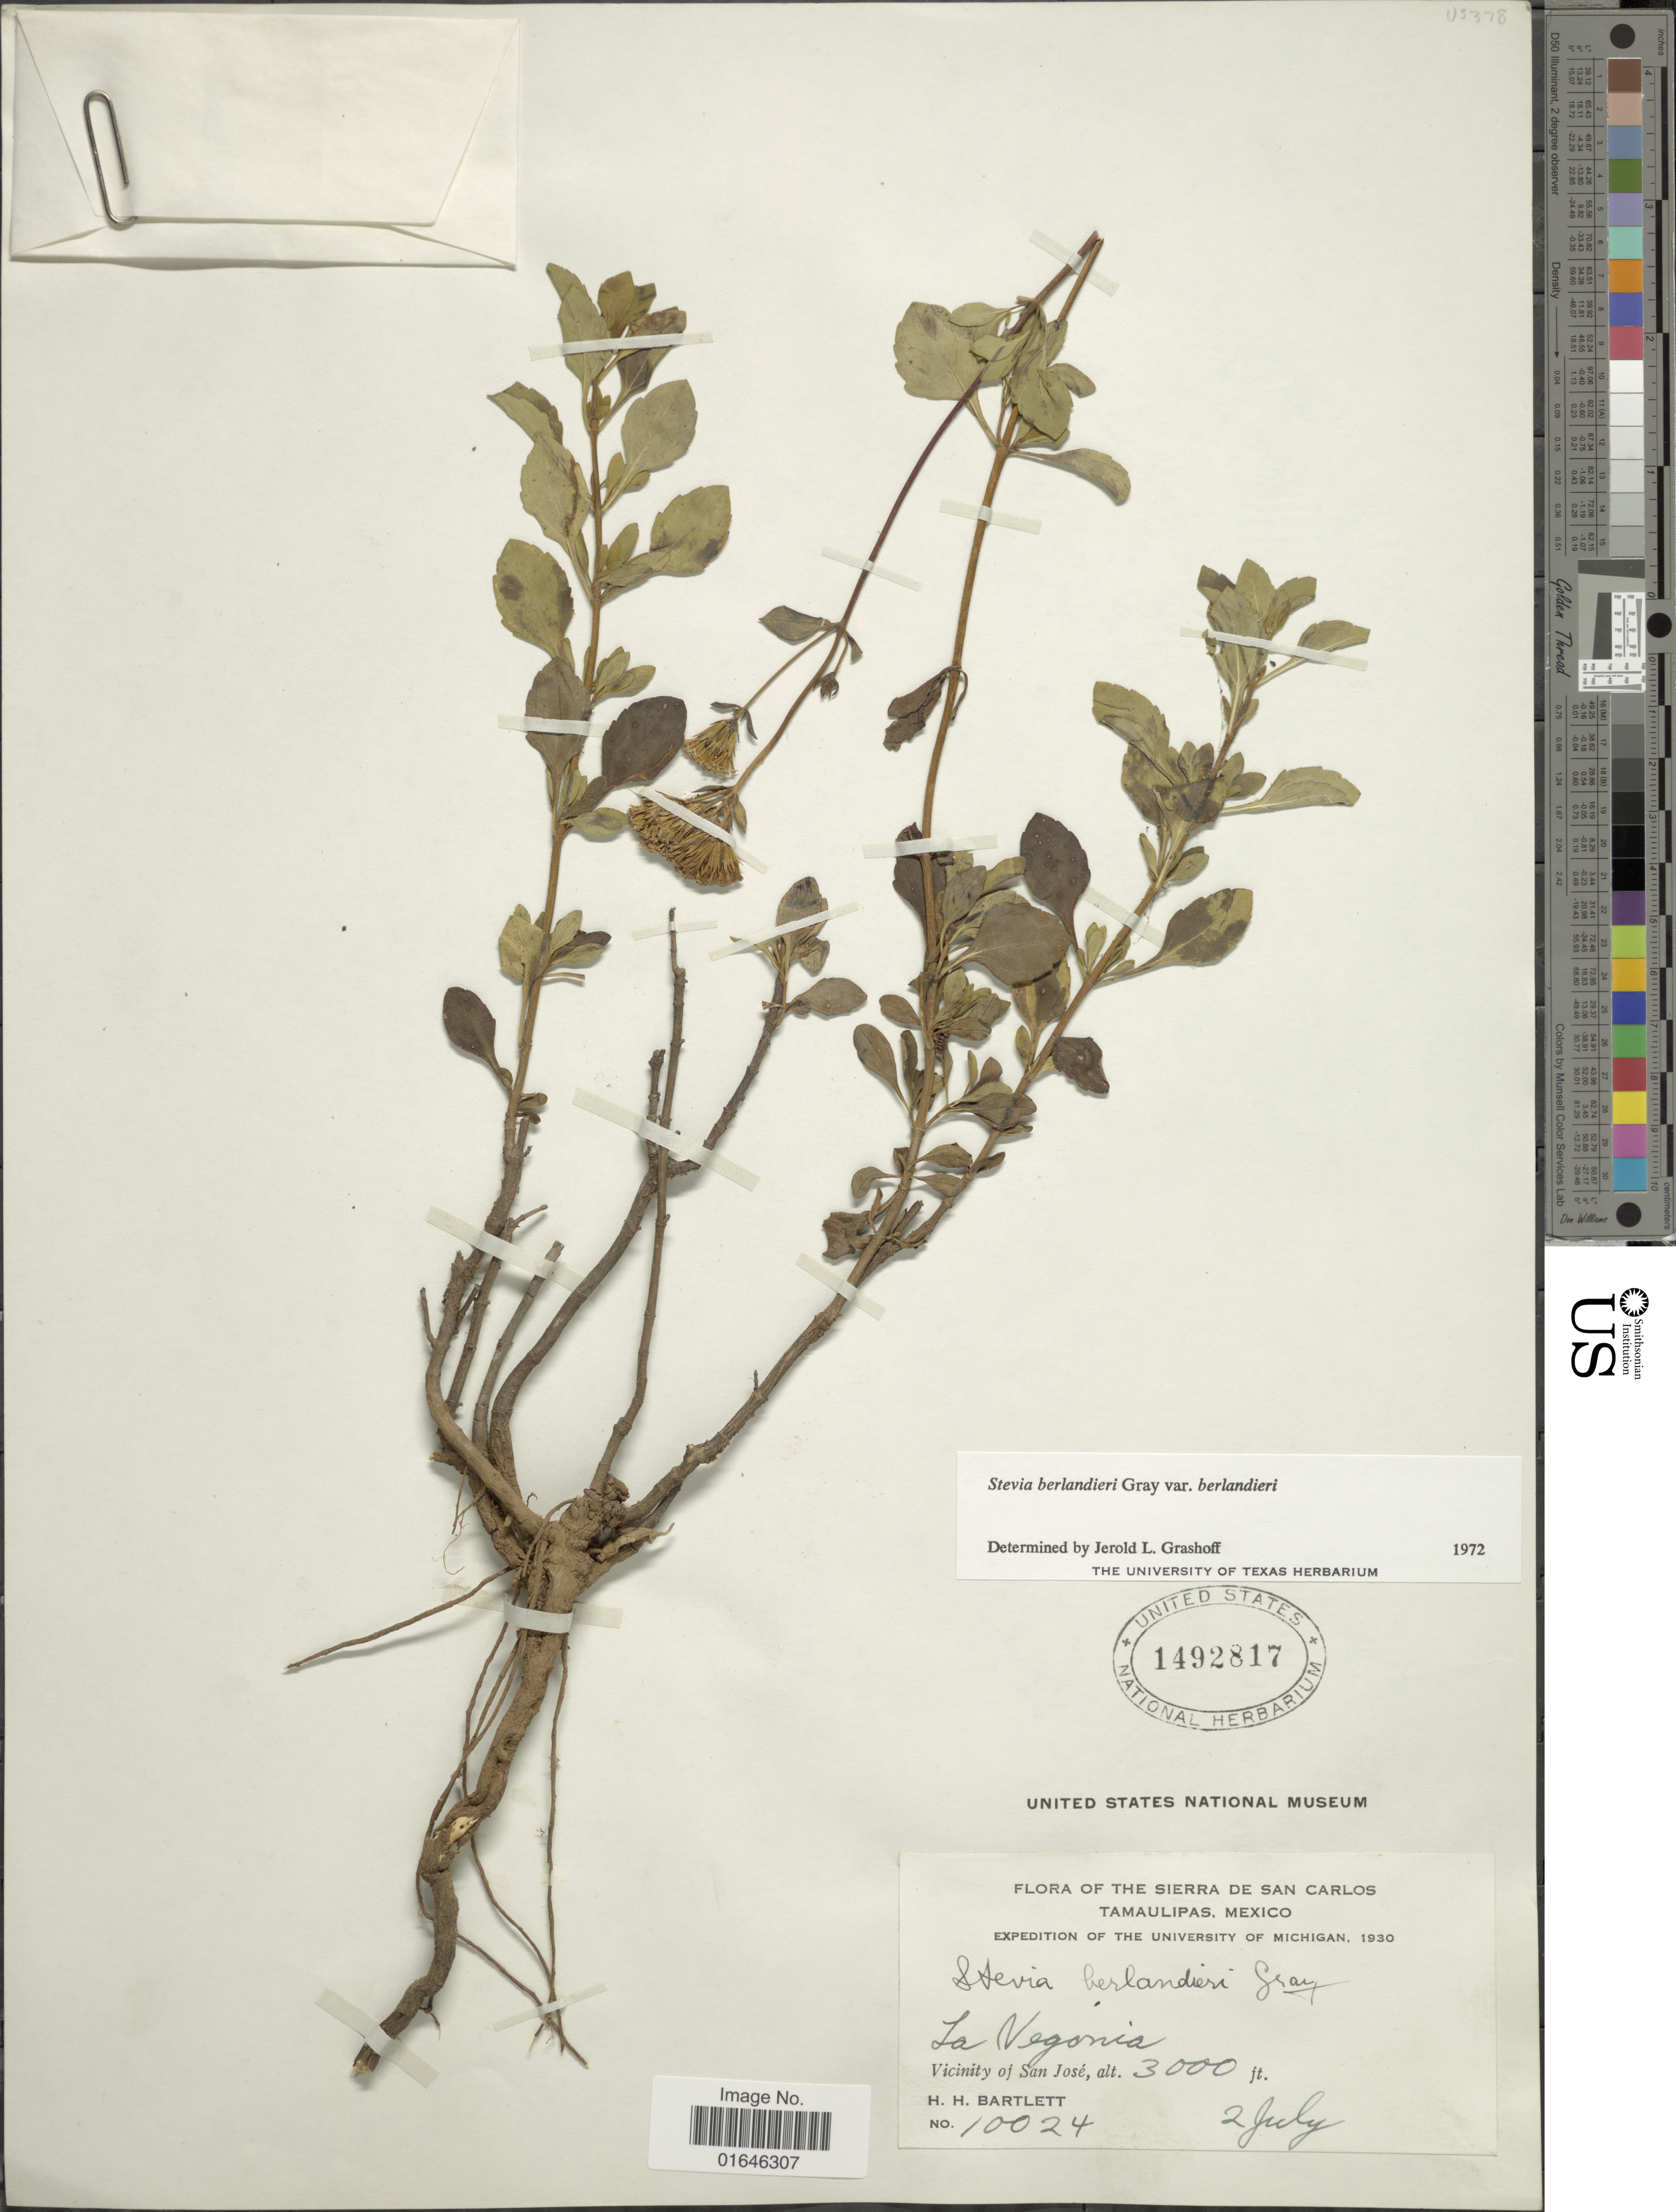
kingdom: Plantae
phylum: Tracheophyta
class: Magnoliopsida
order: Asterales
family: Asteraceae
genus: Stevia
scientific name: Stevia berlandieri var. berlandieri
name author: A. Gray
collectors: H. H. Bartlett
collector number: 10024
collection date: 1930-07-02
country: Mexico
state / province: Tamaulipas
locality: Sierra de San Carlos, La Vegonia, Vicinity of San José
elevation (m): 914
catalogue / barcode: US 1492817